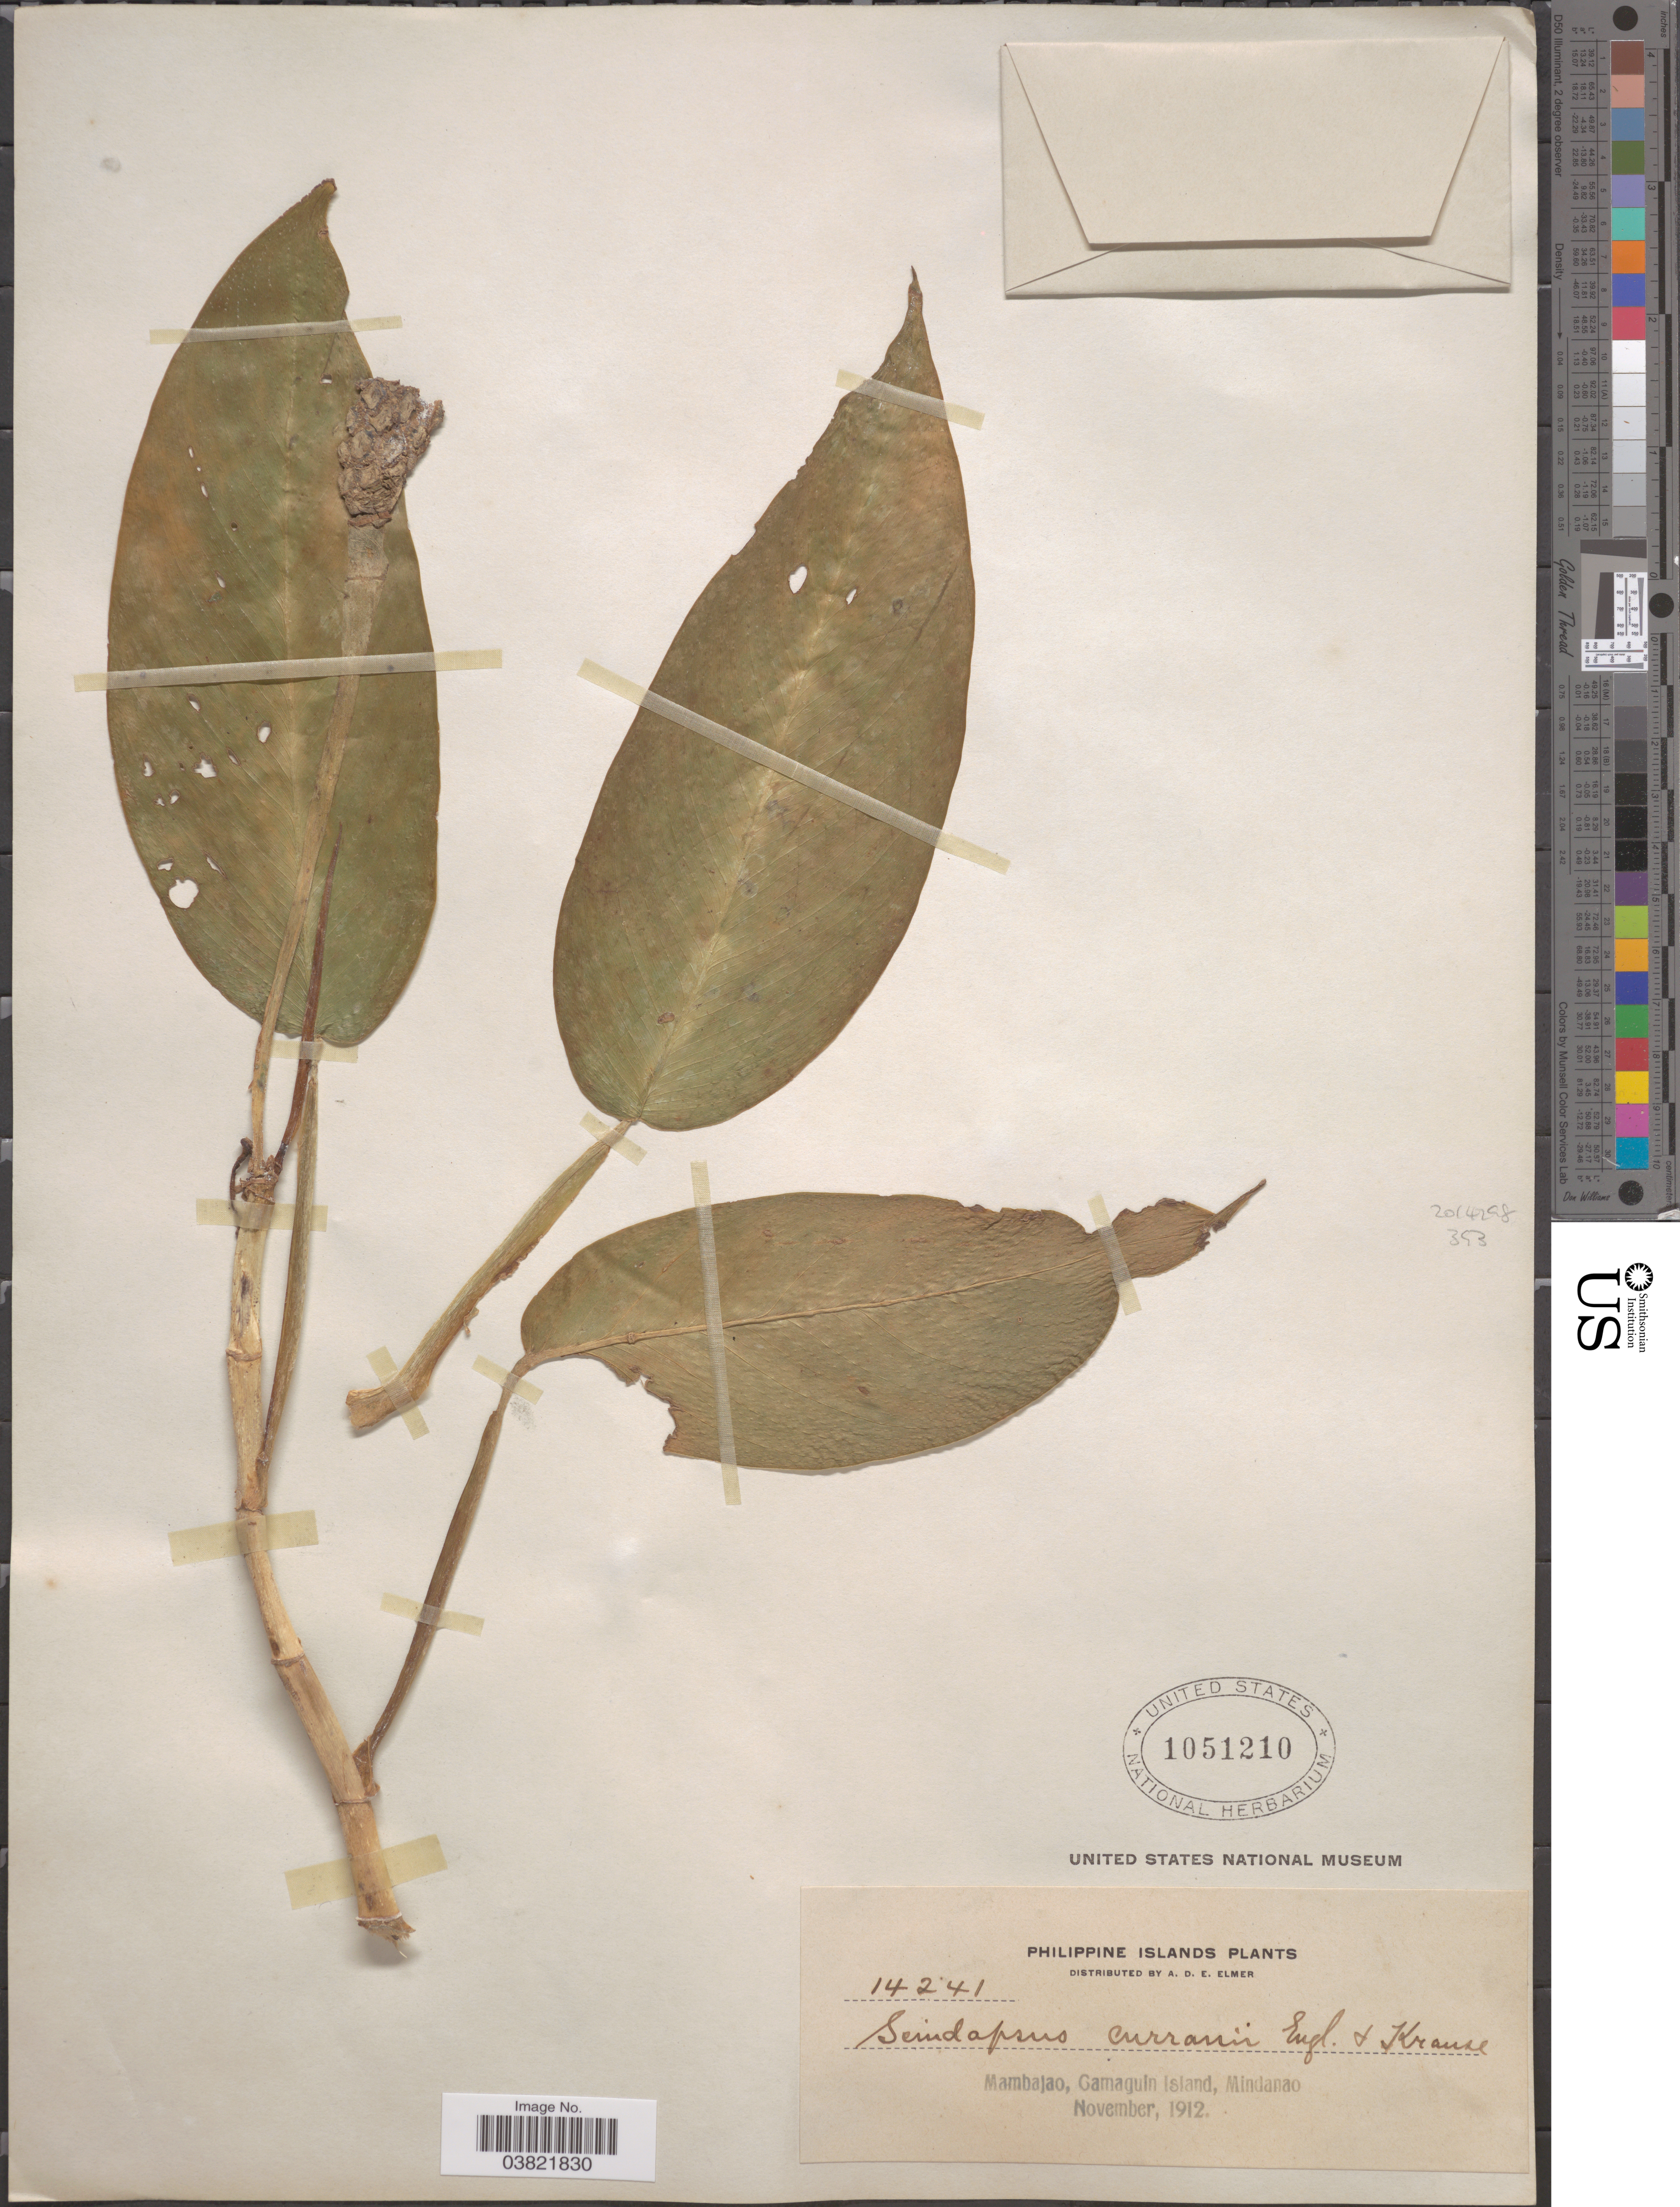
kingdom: Plantae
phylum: Tracheophyta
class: Liliopsida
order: Alismatales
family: Araceae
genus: Scindapsus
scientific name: Scindapsus curranii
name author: Engl. & K. Krause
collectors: A. D. E. Elmer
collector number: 14241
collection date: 1912-11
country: Philippines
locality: Philippine Islands. Mambajao, Gamaguin Island, Mindanao.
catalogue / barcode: US 1051210